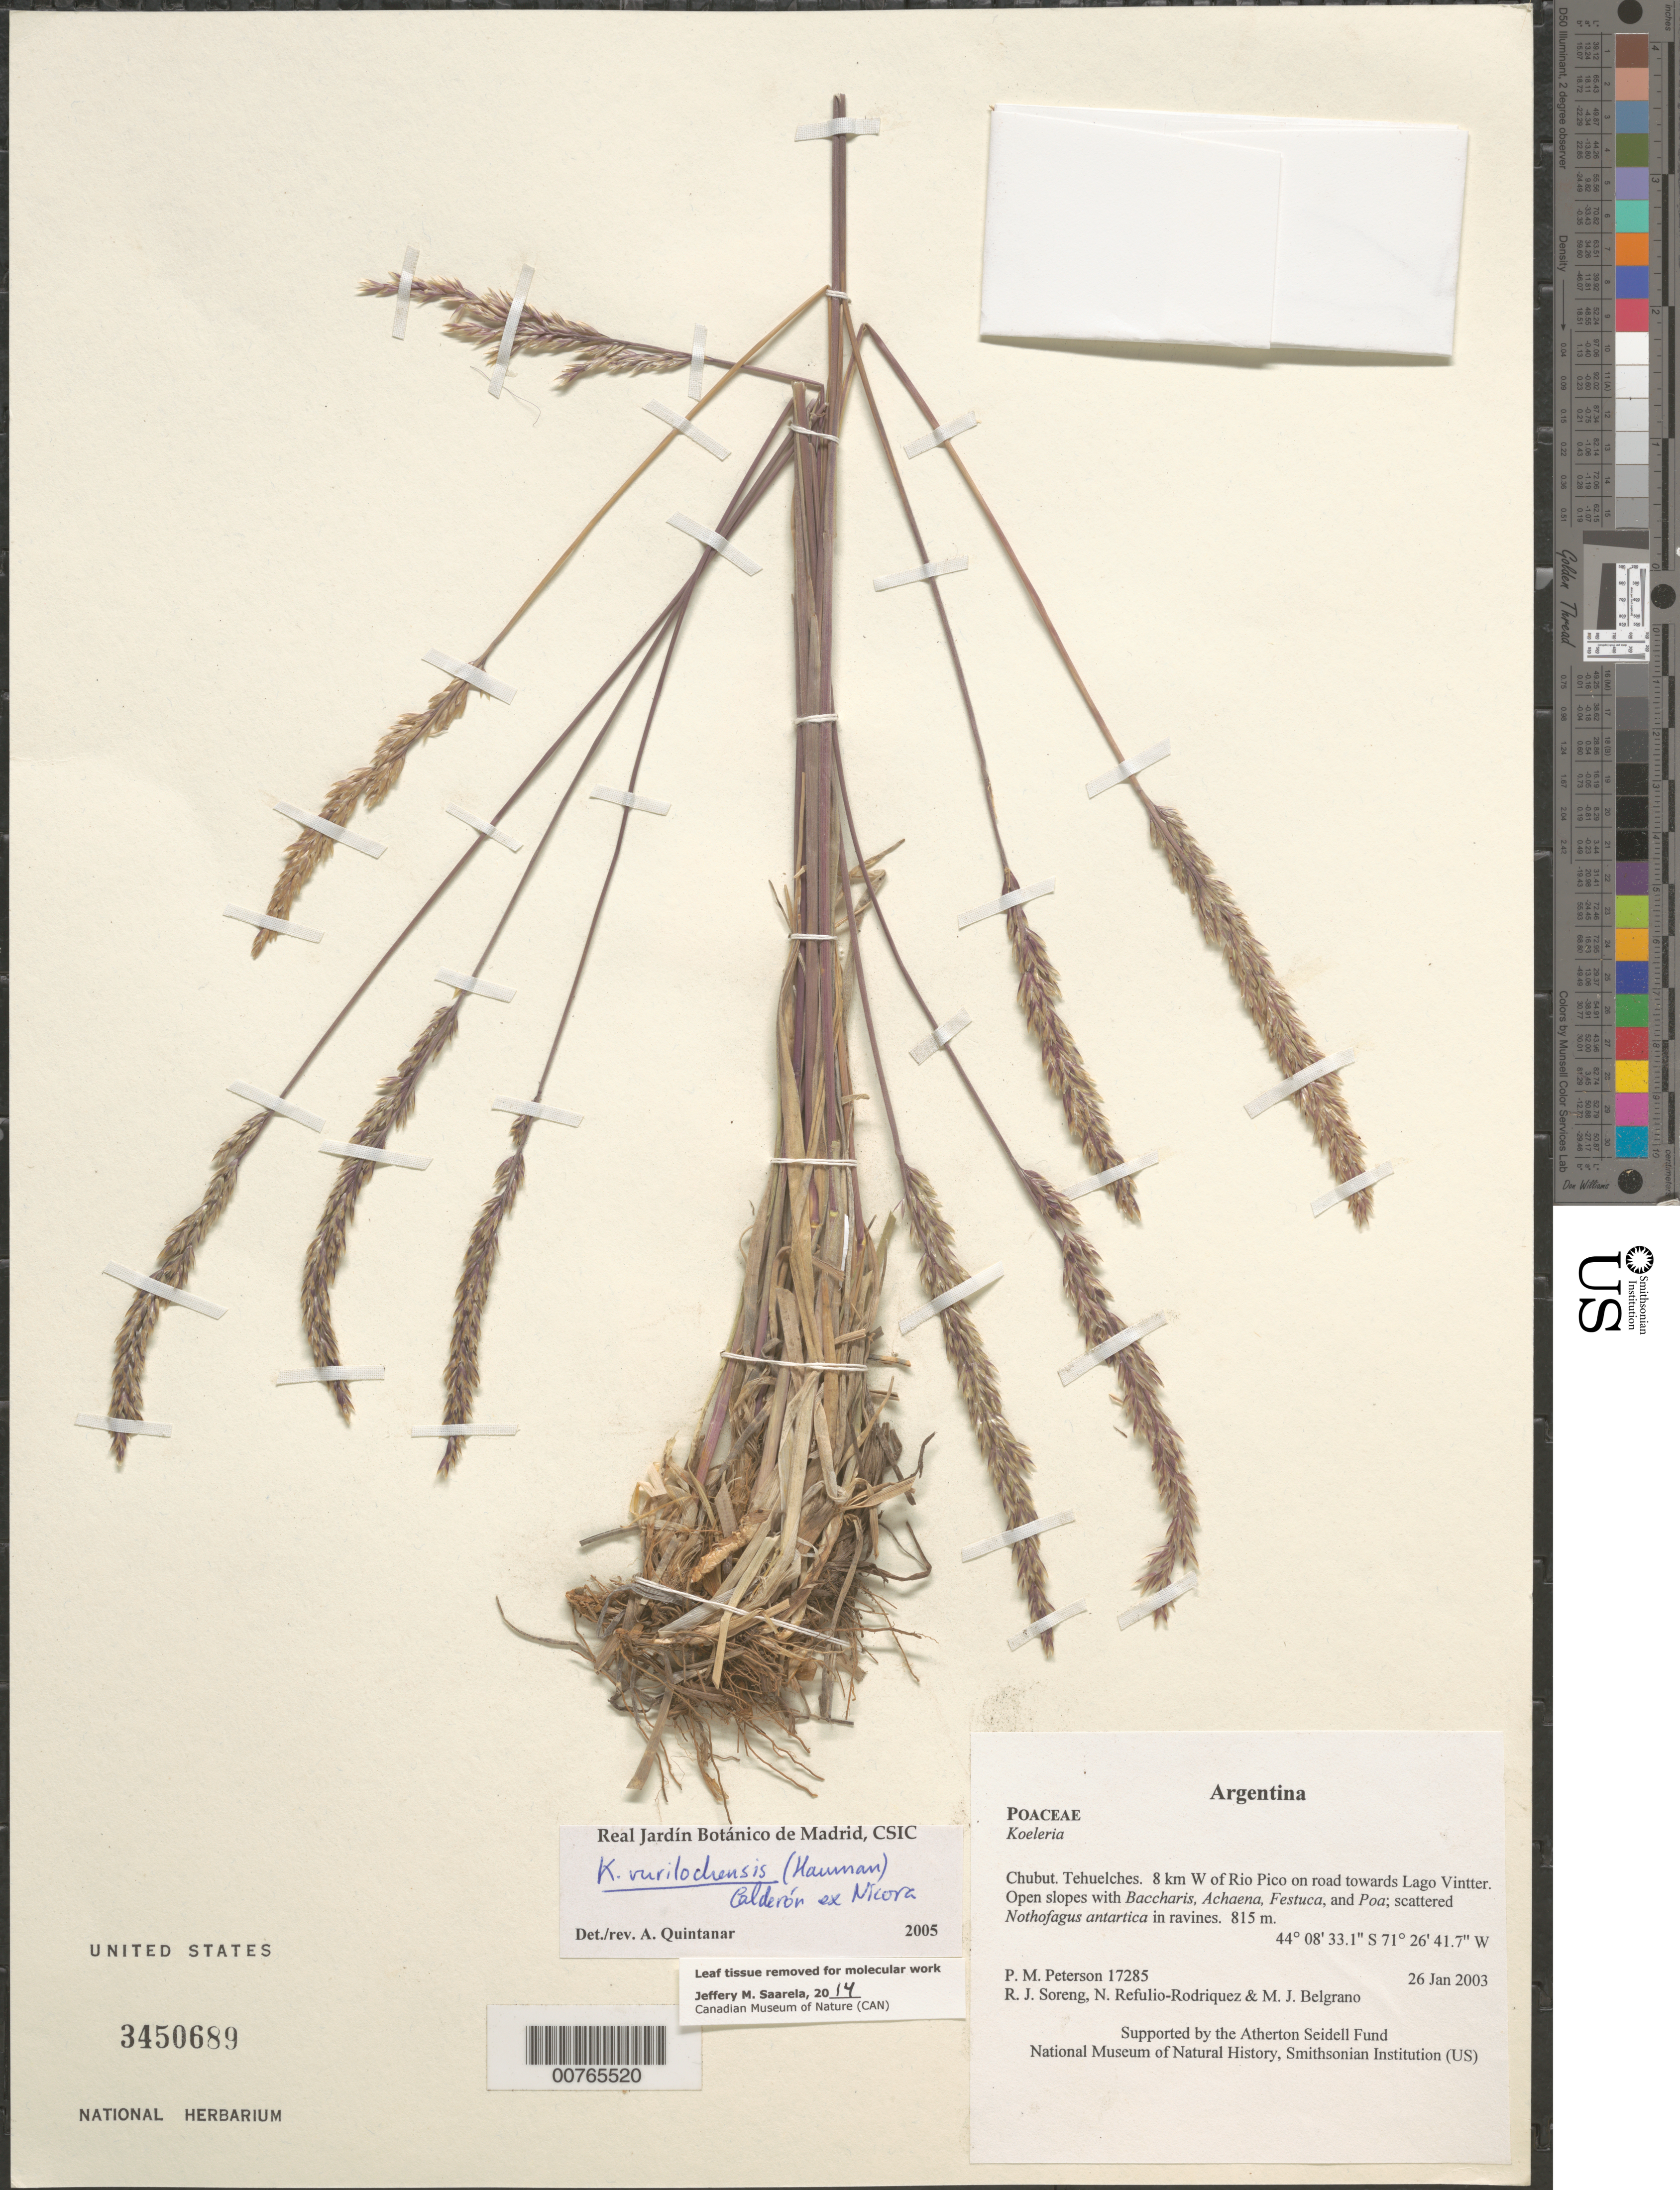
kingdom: Plantae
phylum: Tracheophyta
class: Liliopsida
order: Poales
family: Poaceae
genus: Koeleria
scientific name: Koeleria vurilochensis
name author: C. E. Calderón ex Nicora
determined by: Quintanar, A.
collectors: P. M. Peterson, R. J. Soreng, N. Refulio-Rodríguez & M. Belgrano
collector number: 17285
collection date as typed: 26 Jan 2003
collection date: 2003-01-26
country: Argentina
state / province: Chubut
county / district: Tehuelches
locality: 8 km W of Rio Pico on road towards Lago Vintter. Open slopes with Baccharis, Achaena, Festuca, and Poa; scattered Nothofagus antartica in ravines.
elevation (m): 815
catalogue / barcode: US 3450689